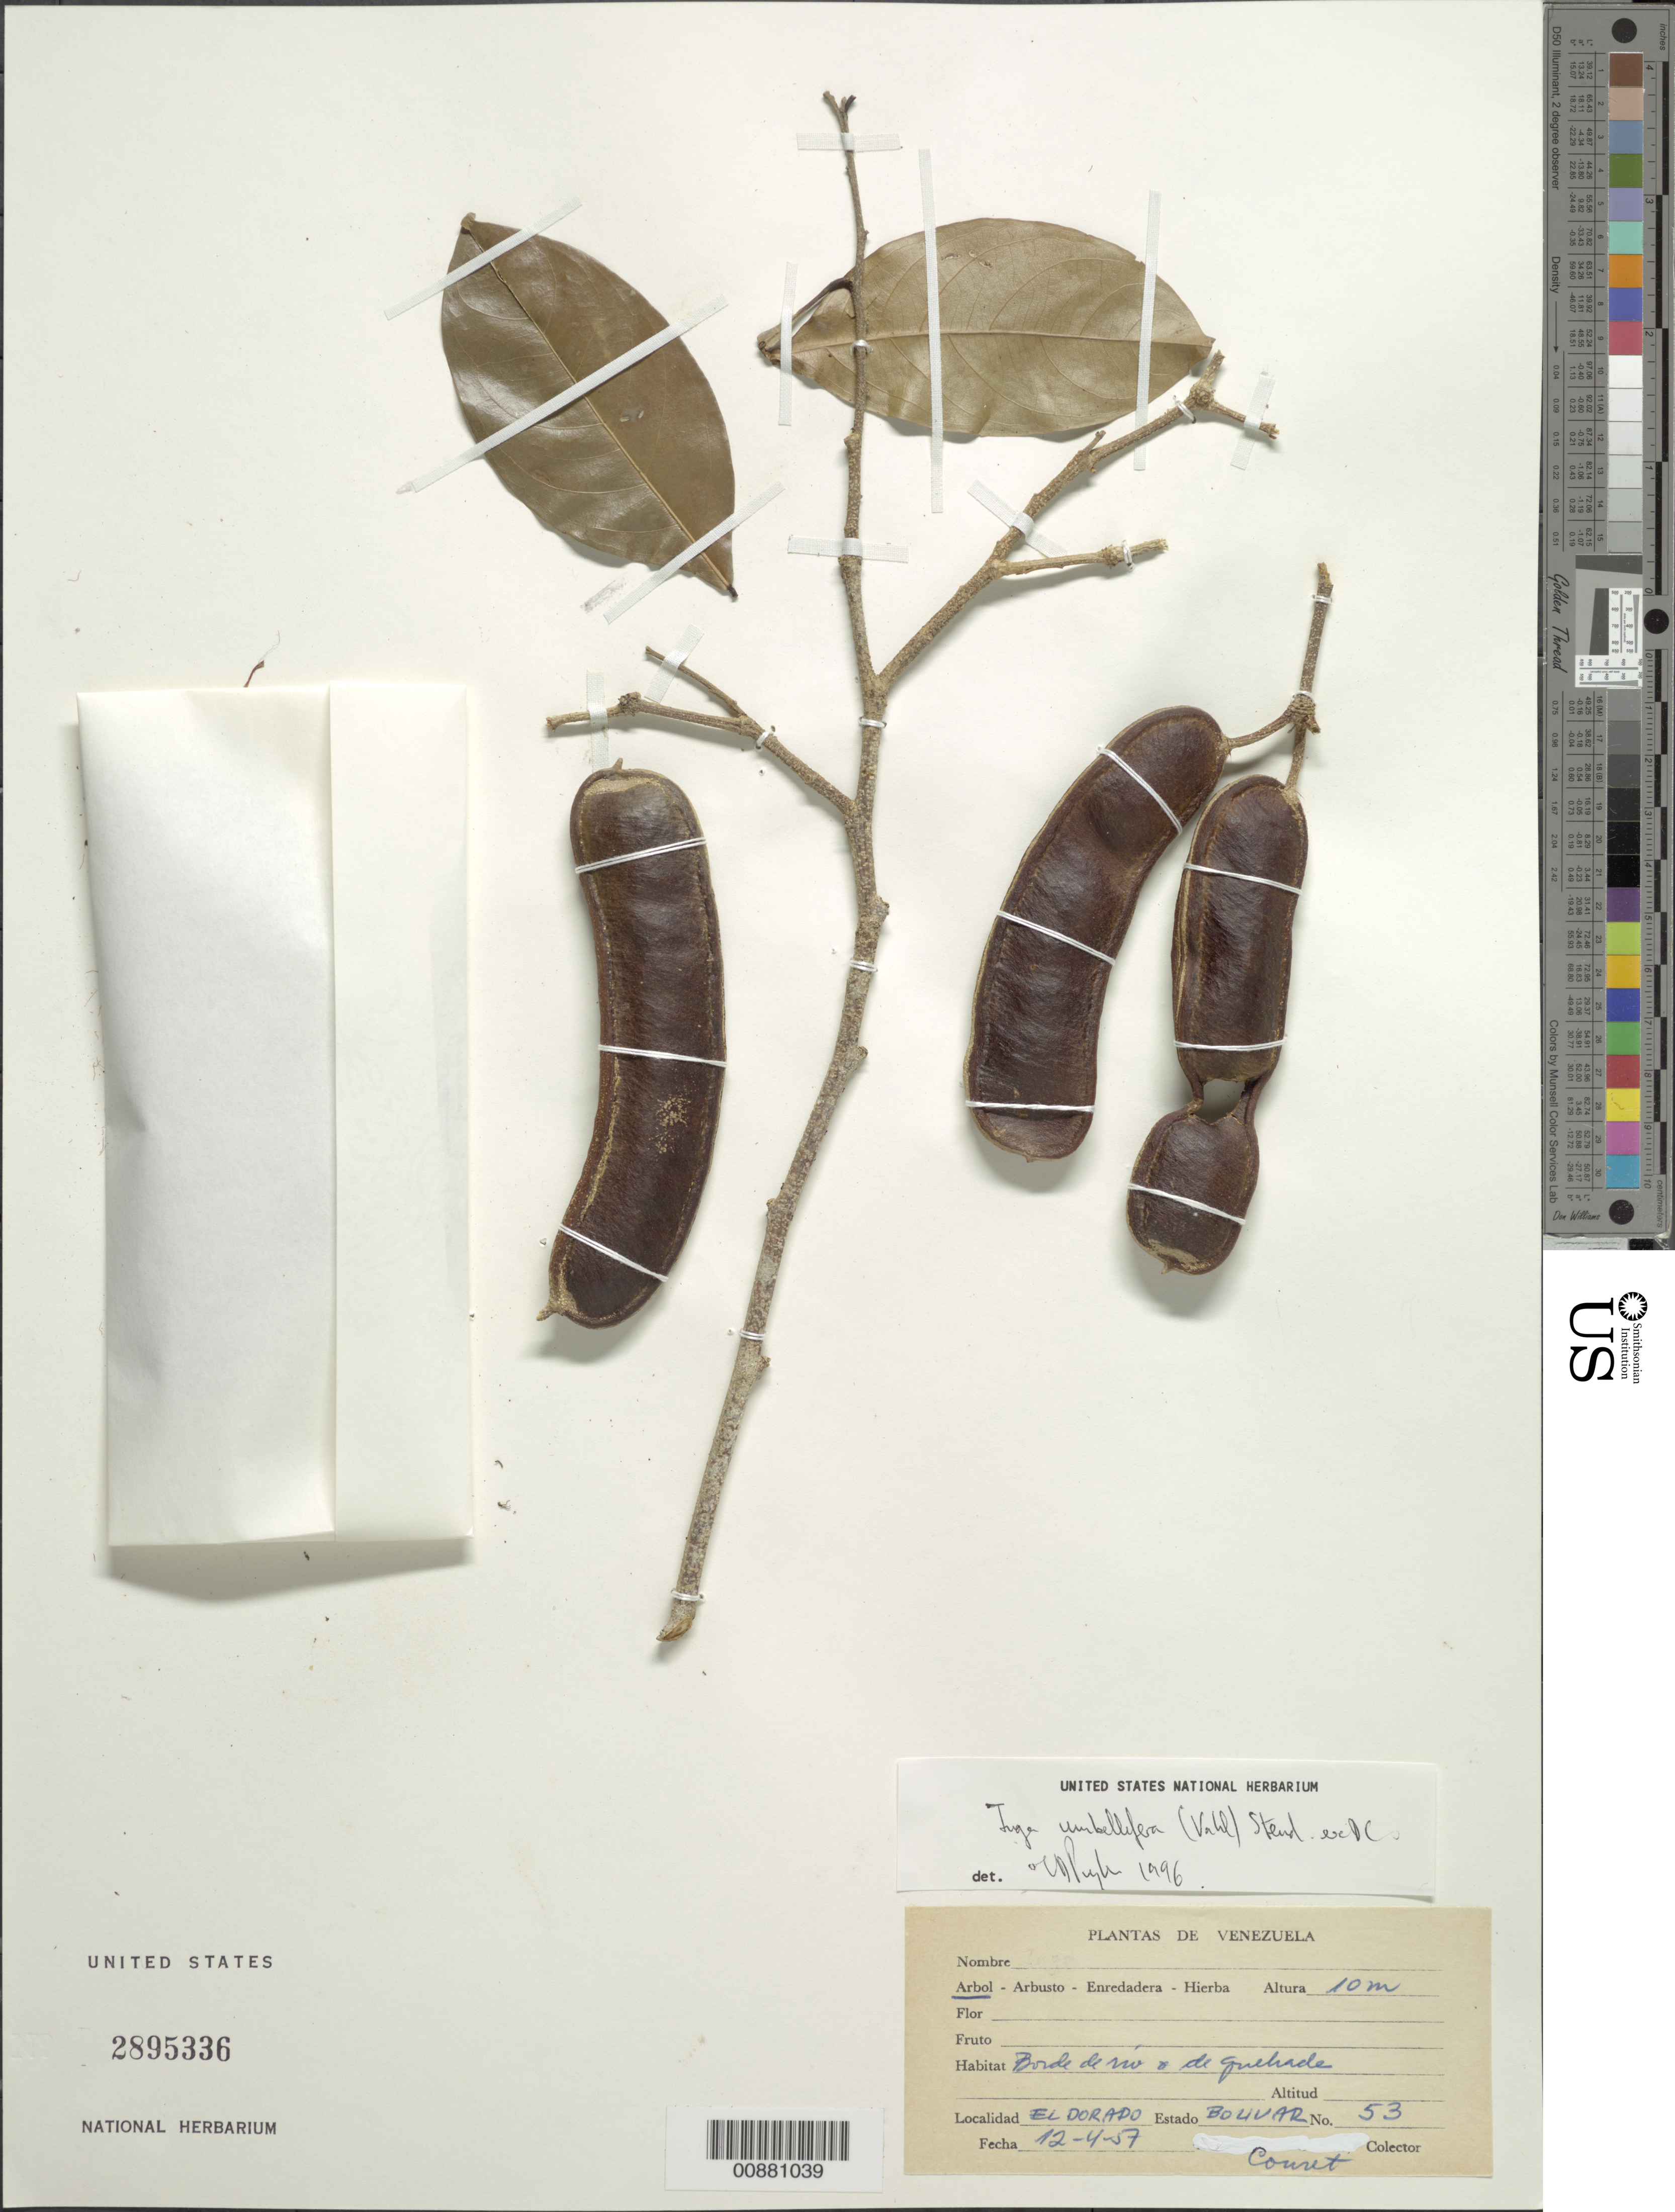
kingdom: Plantae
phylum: Tracheophyta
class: Magnoliopsida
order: Fabales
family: Fabaceae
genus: Inga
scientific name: Inga umbellifera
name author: (Vahl) Steud. ex DC.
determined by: Pennington, T. D., (K)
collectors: -. Couret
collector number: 53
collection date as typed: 12-Apr-57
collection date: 1957-04-12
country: Venezuela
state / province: Bolívar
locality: El Dorado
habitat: Borde de rio o de quebrada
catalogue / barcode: US 2895336